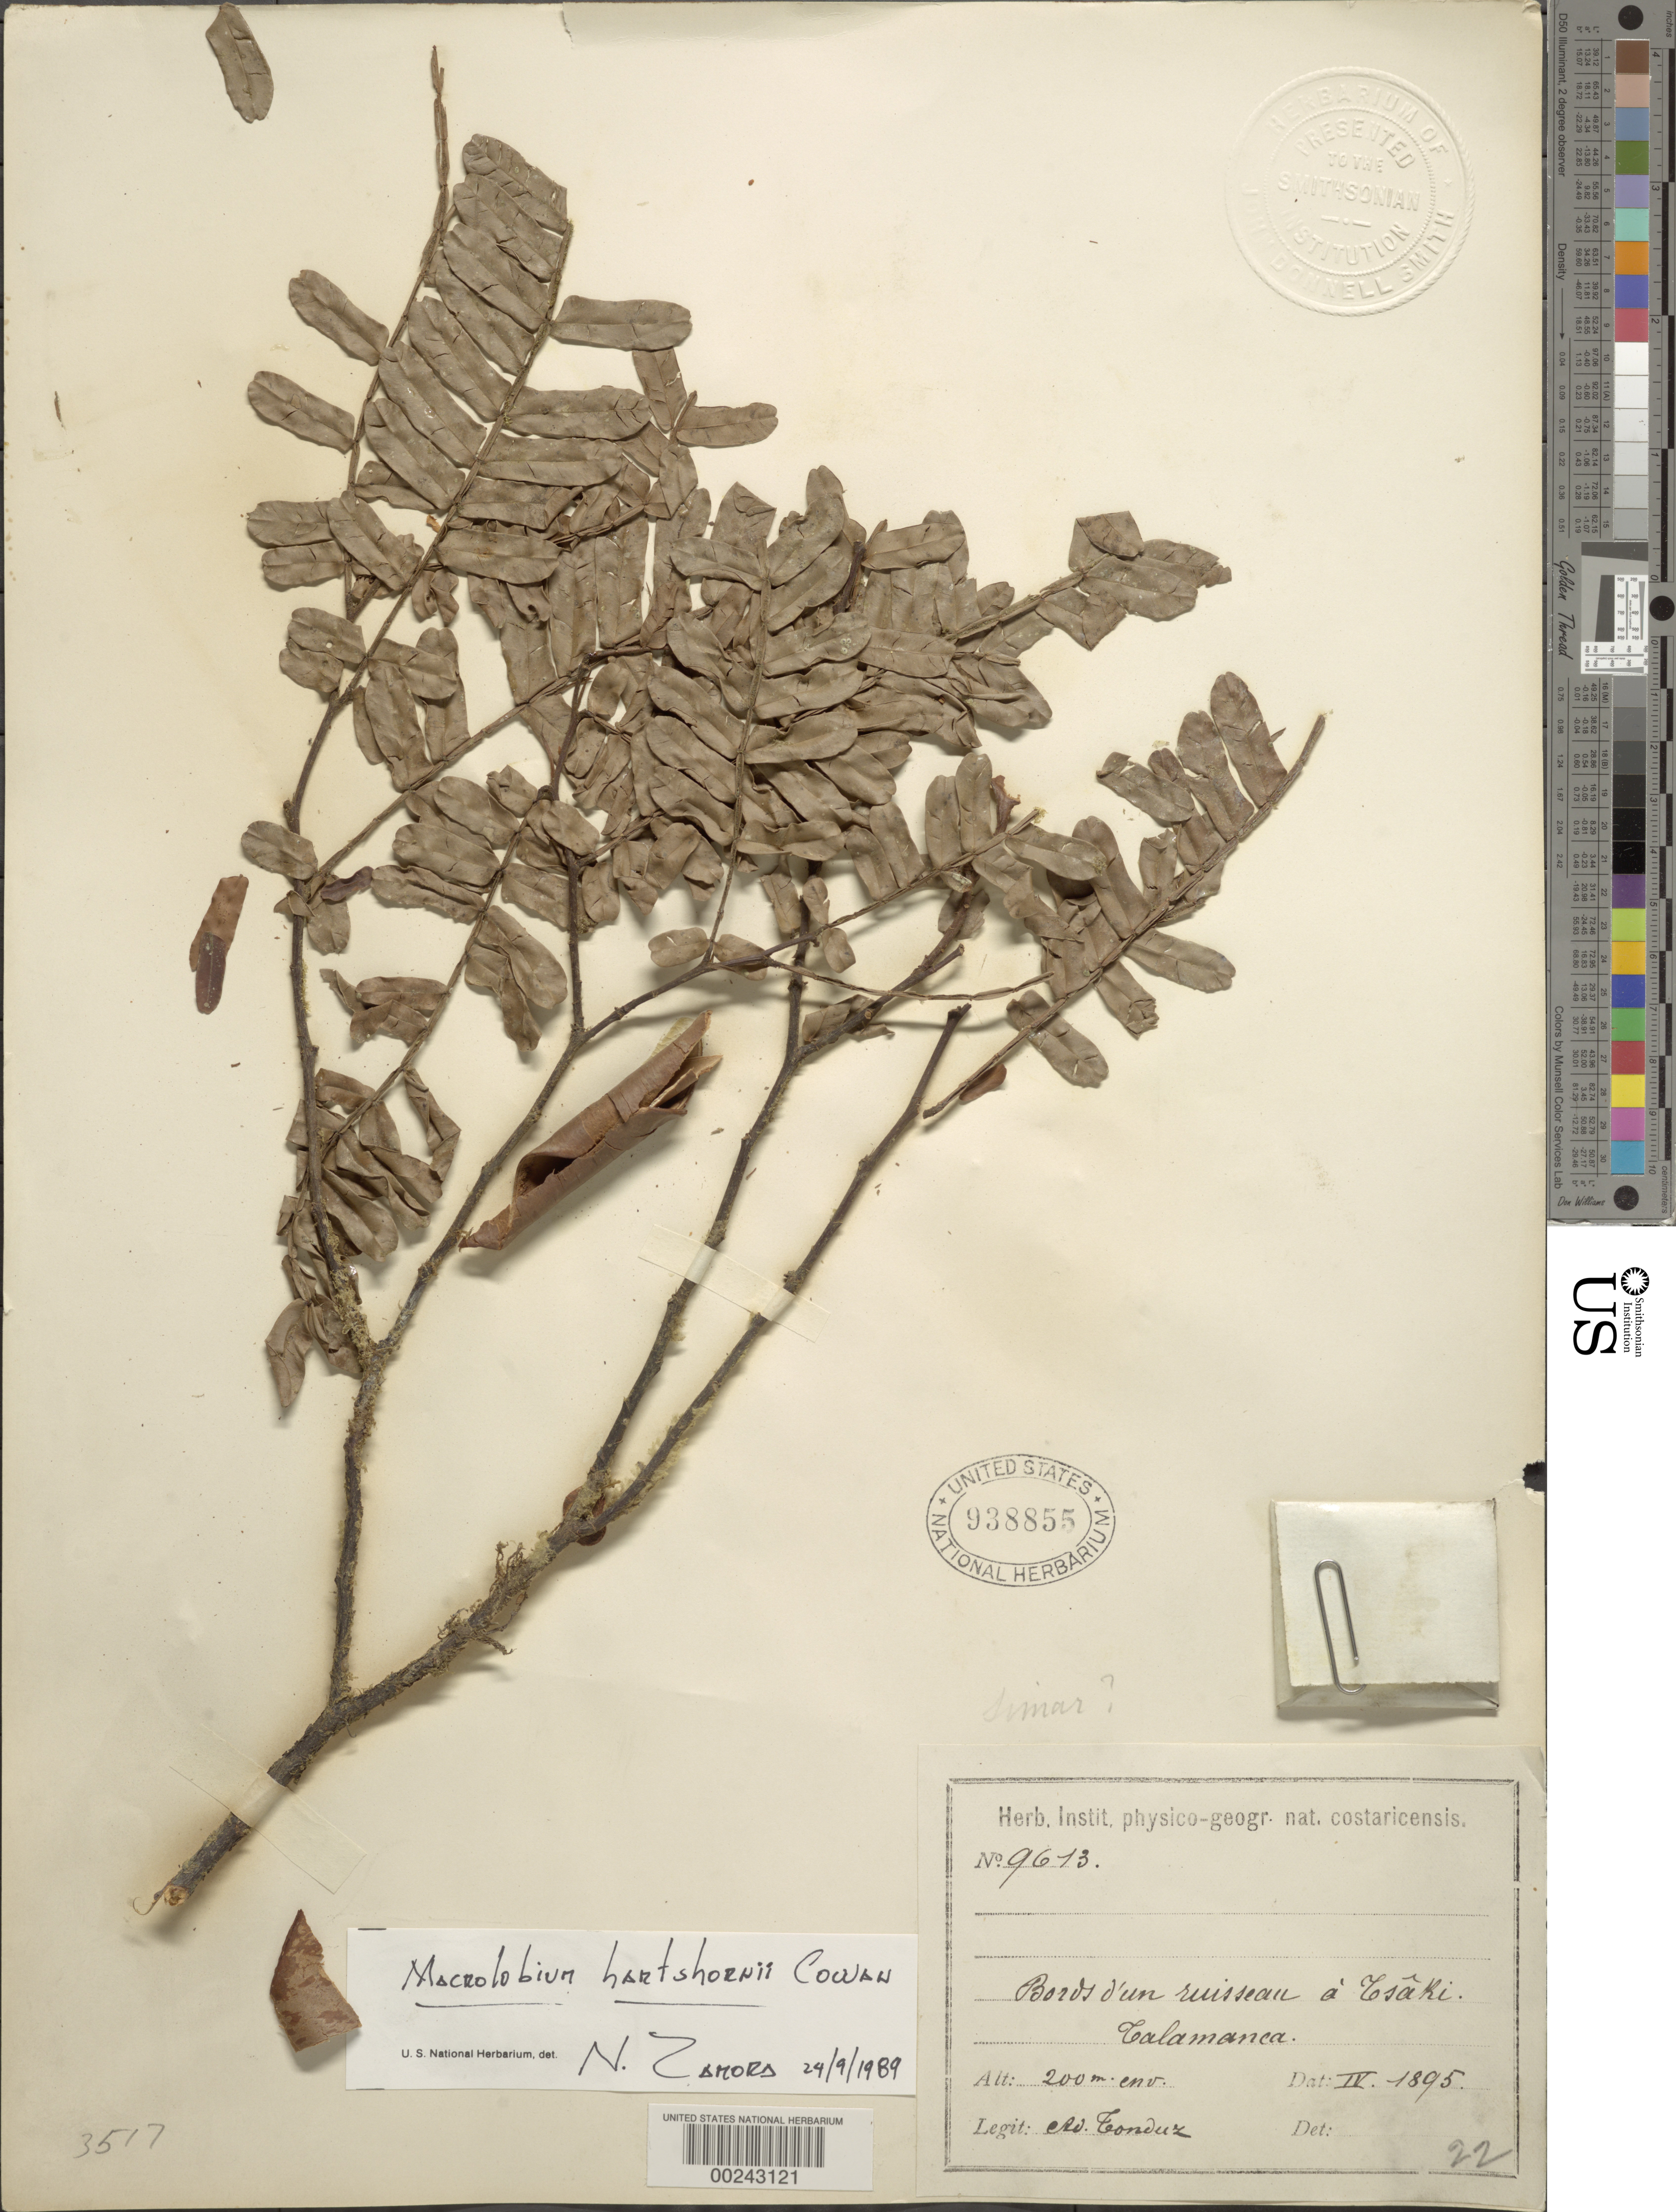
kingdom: Plantae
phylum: Tracheophyta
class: Magnoliopsida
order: Fabales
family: Fabaceae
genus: Macrolobium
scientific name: Macrolobium hartshornii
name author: R.S. Cowan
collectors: A. Tonduz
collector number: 9613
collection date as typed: Apr 1895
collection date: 1895-04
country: Costa Rica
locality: Tsaki, Talamanca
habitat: Edge of brook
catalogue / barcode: US 938855